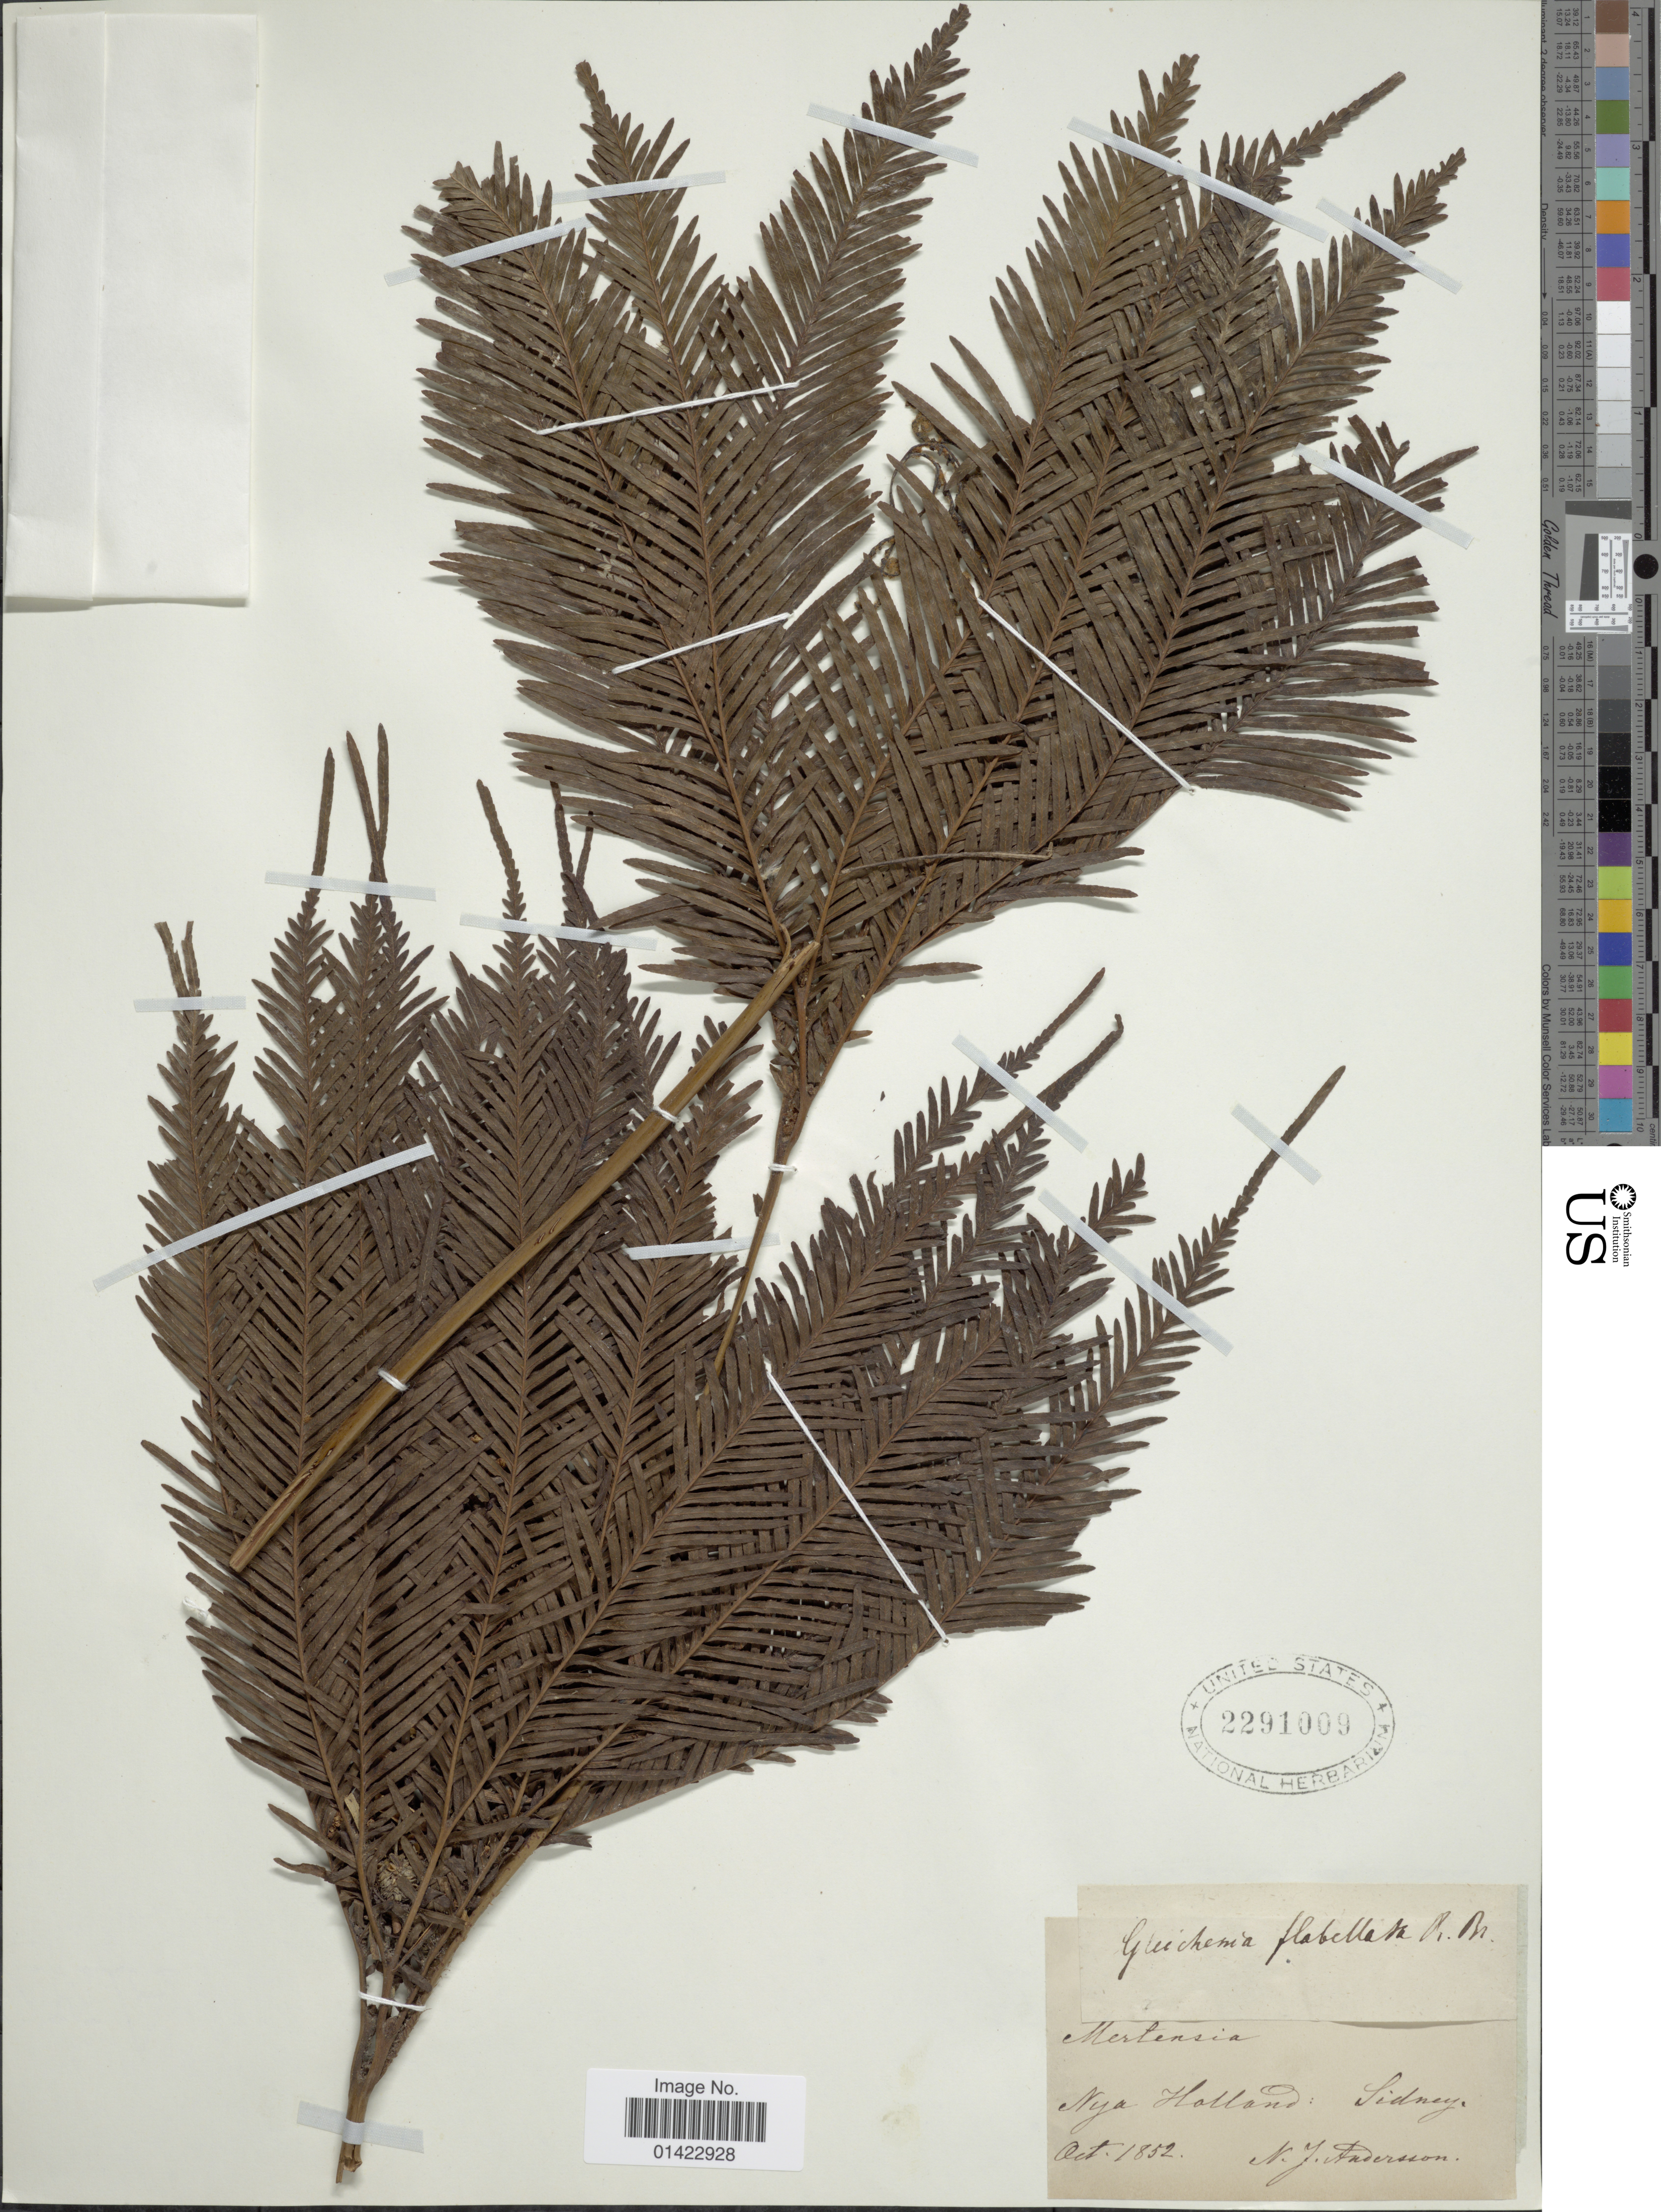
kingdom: Plantae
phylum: Tracheophyta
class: Polypodiopsida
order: Gleicheniales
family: Gleicheniaceae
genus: Sticherus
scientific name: Sticherus flabellatus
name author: (R. Br.) H. St. John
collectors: N. J. Andersson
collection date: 1852-10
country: Australia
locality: Nya Holland: Sidney.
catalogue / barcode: US 2291009